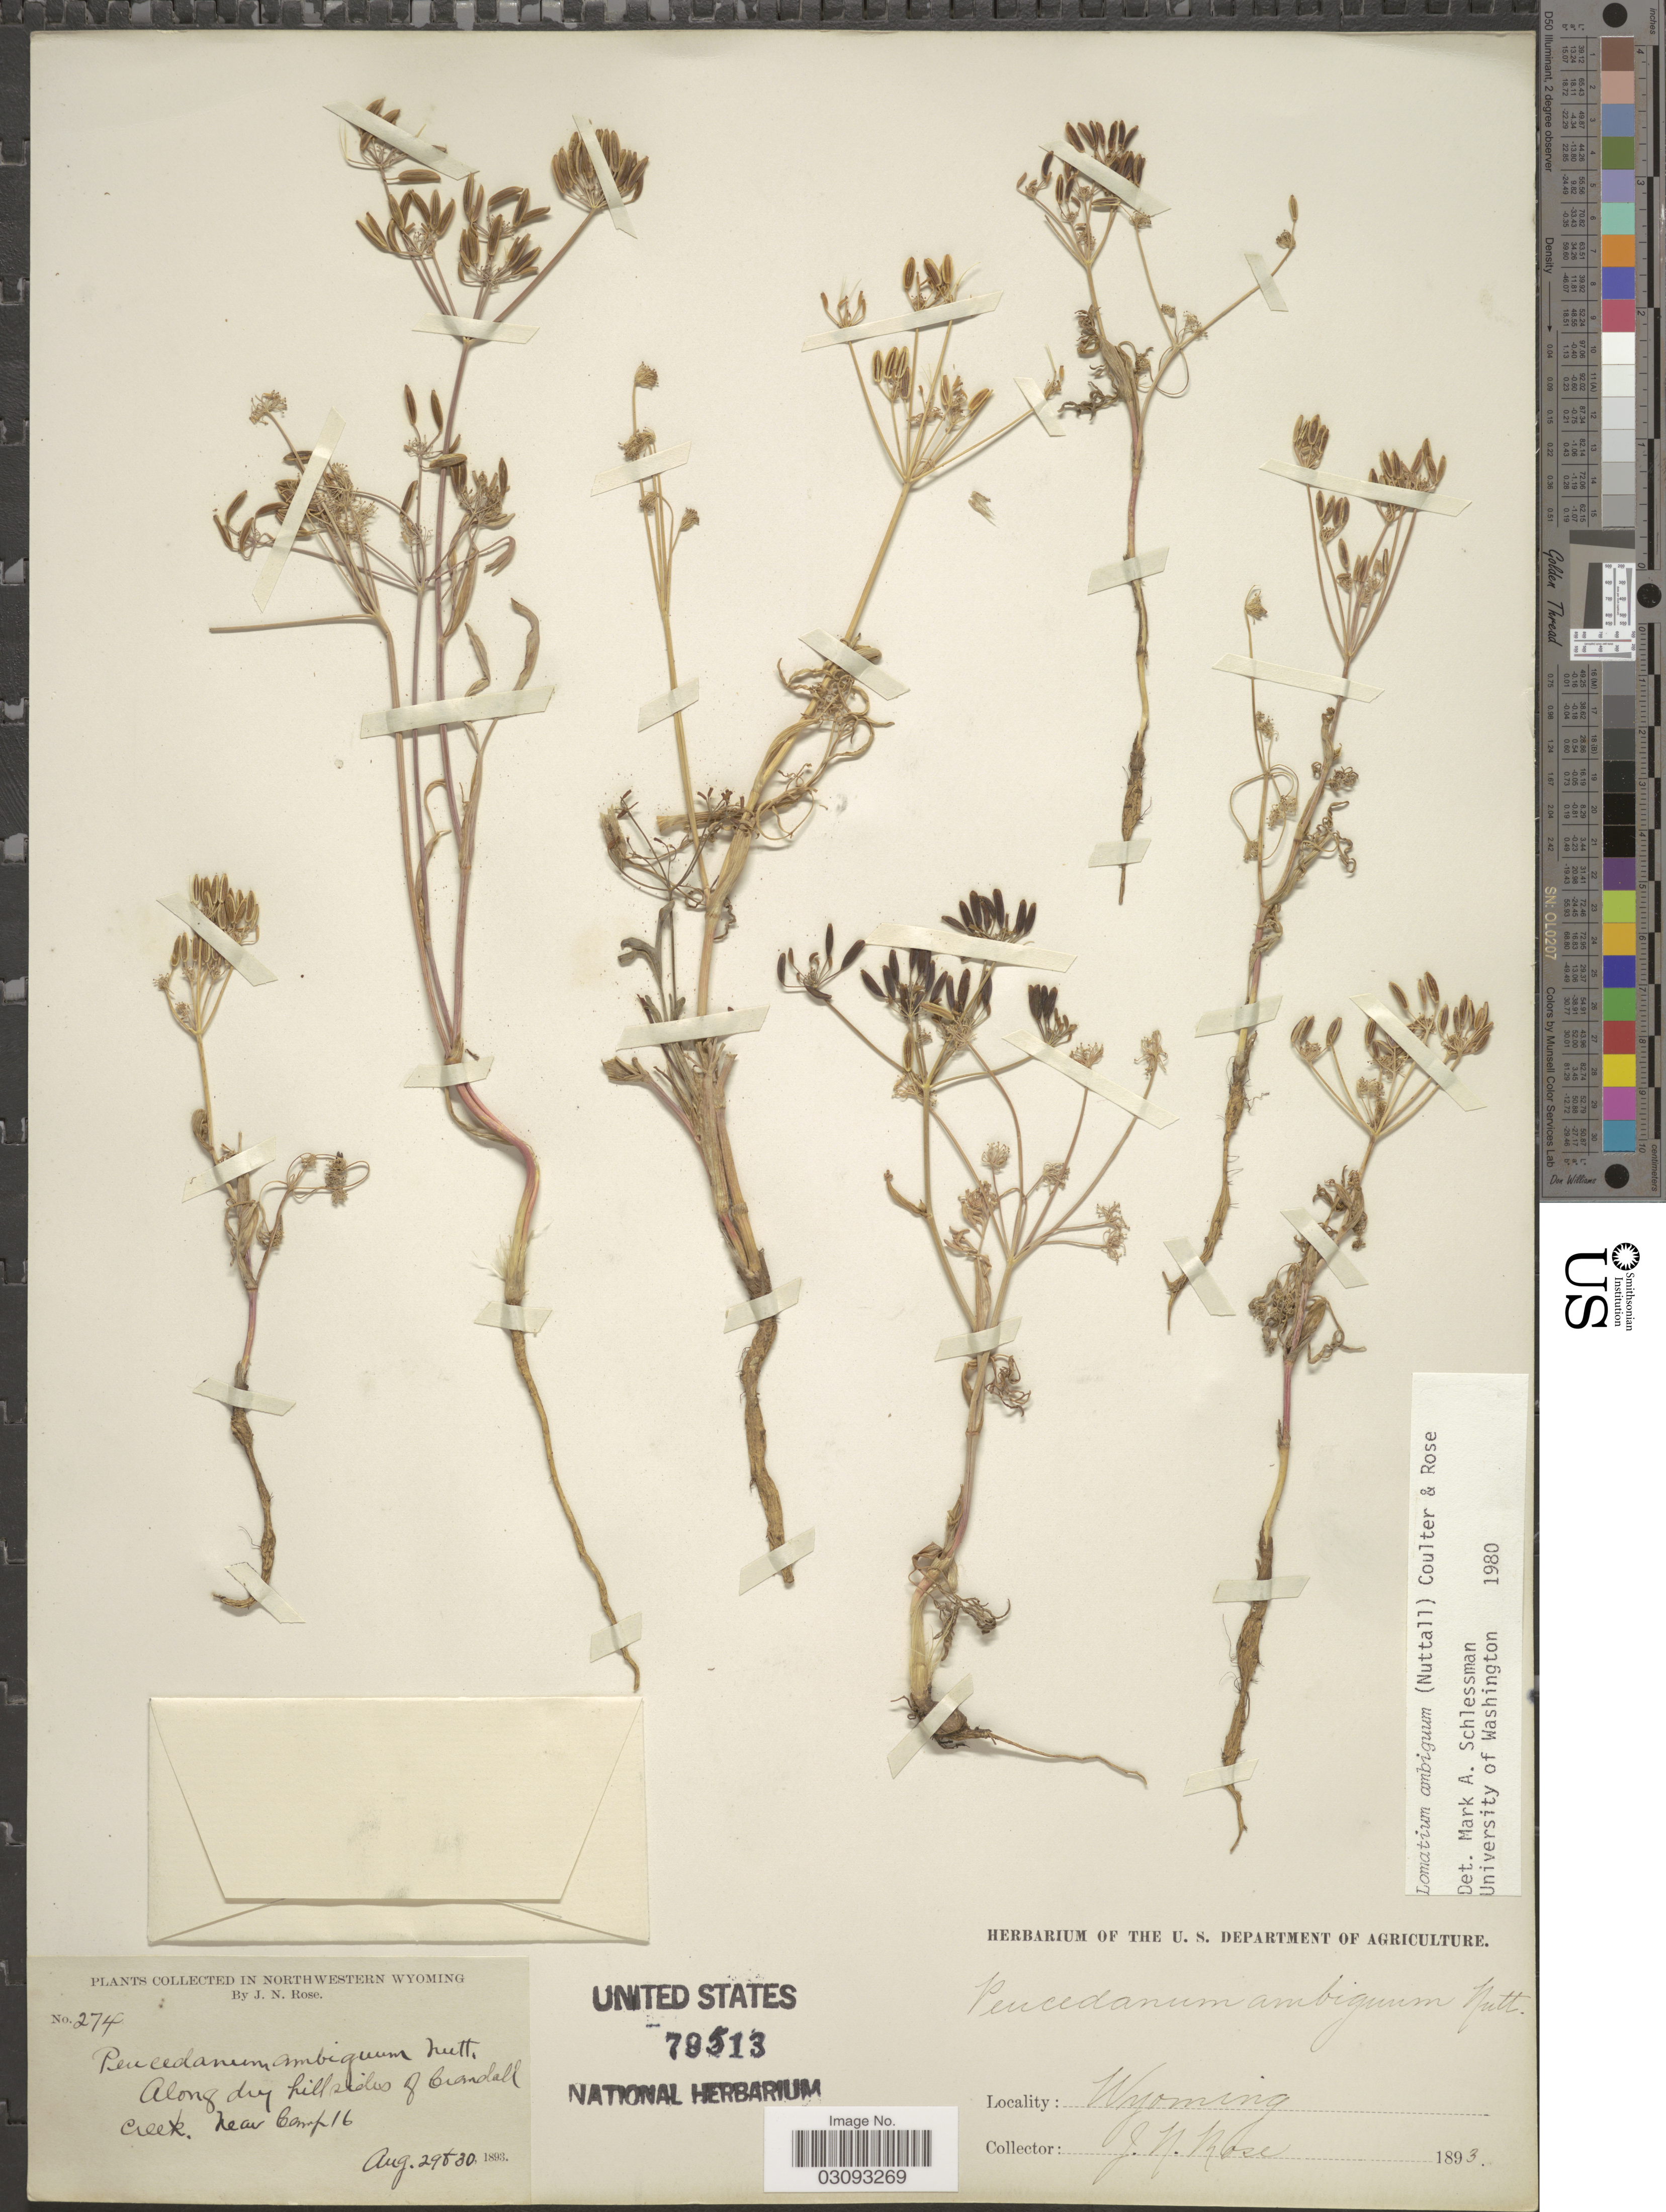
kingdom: Plantae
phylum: Tracheophyta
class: Magnoliopsida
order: Apiales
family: Apiaceae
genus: Lomatium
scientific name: Lomatium ambiguum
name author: (Nutt.) Coult. & Rose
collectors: J. N. Rose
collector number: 2740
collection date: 1893-08-29/1893-08-30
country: United States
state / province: Wyoming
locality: Northwestern Wyoming. Along dry hill sides & Crandall Creek, near Camp 16.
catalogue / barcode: US 79513